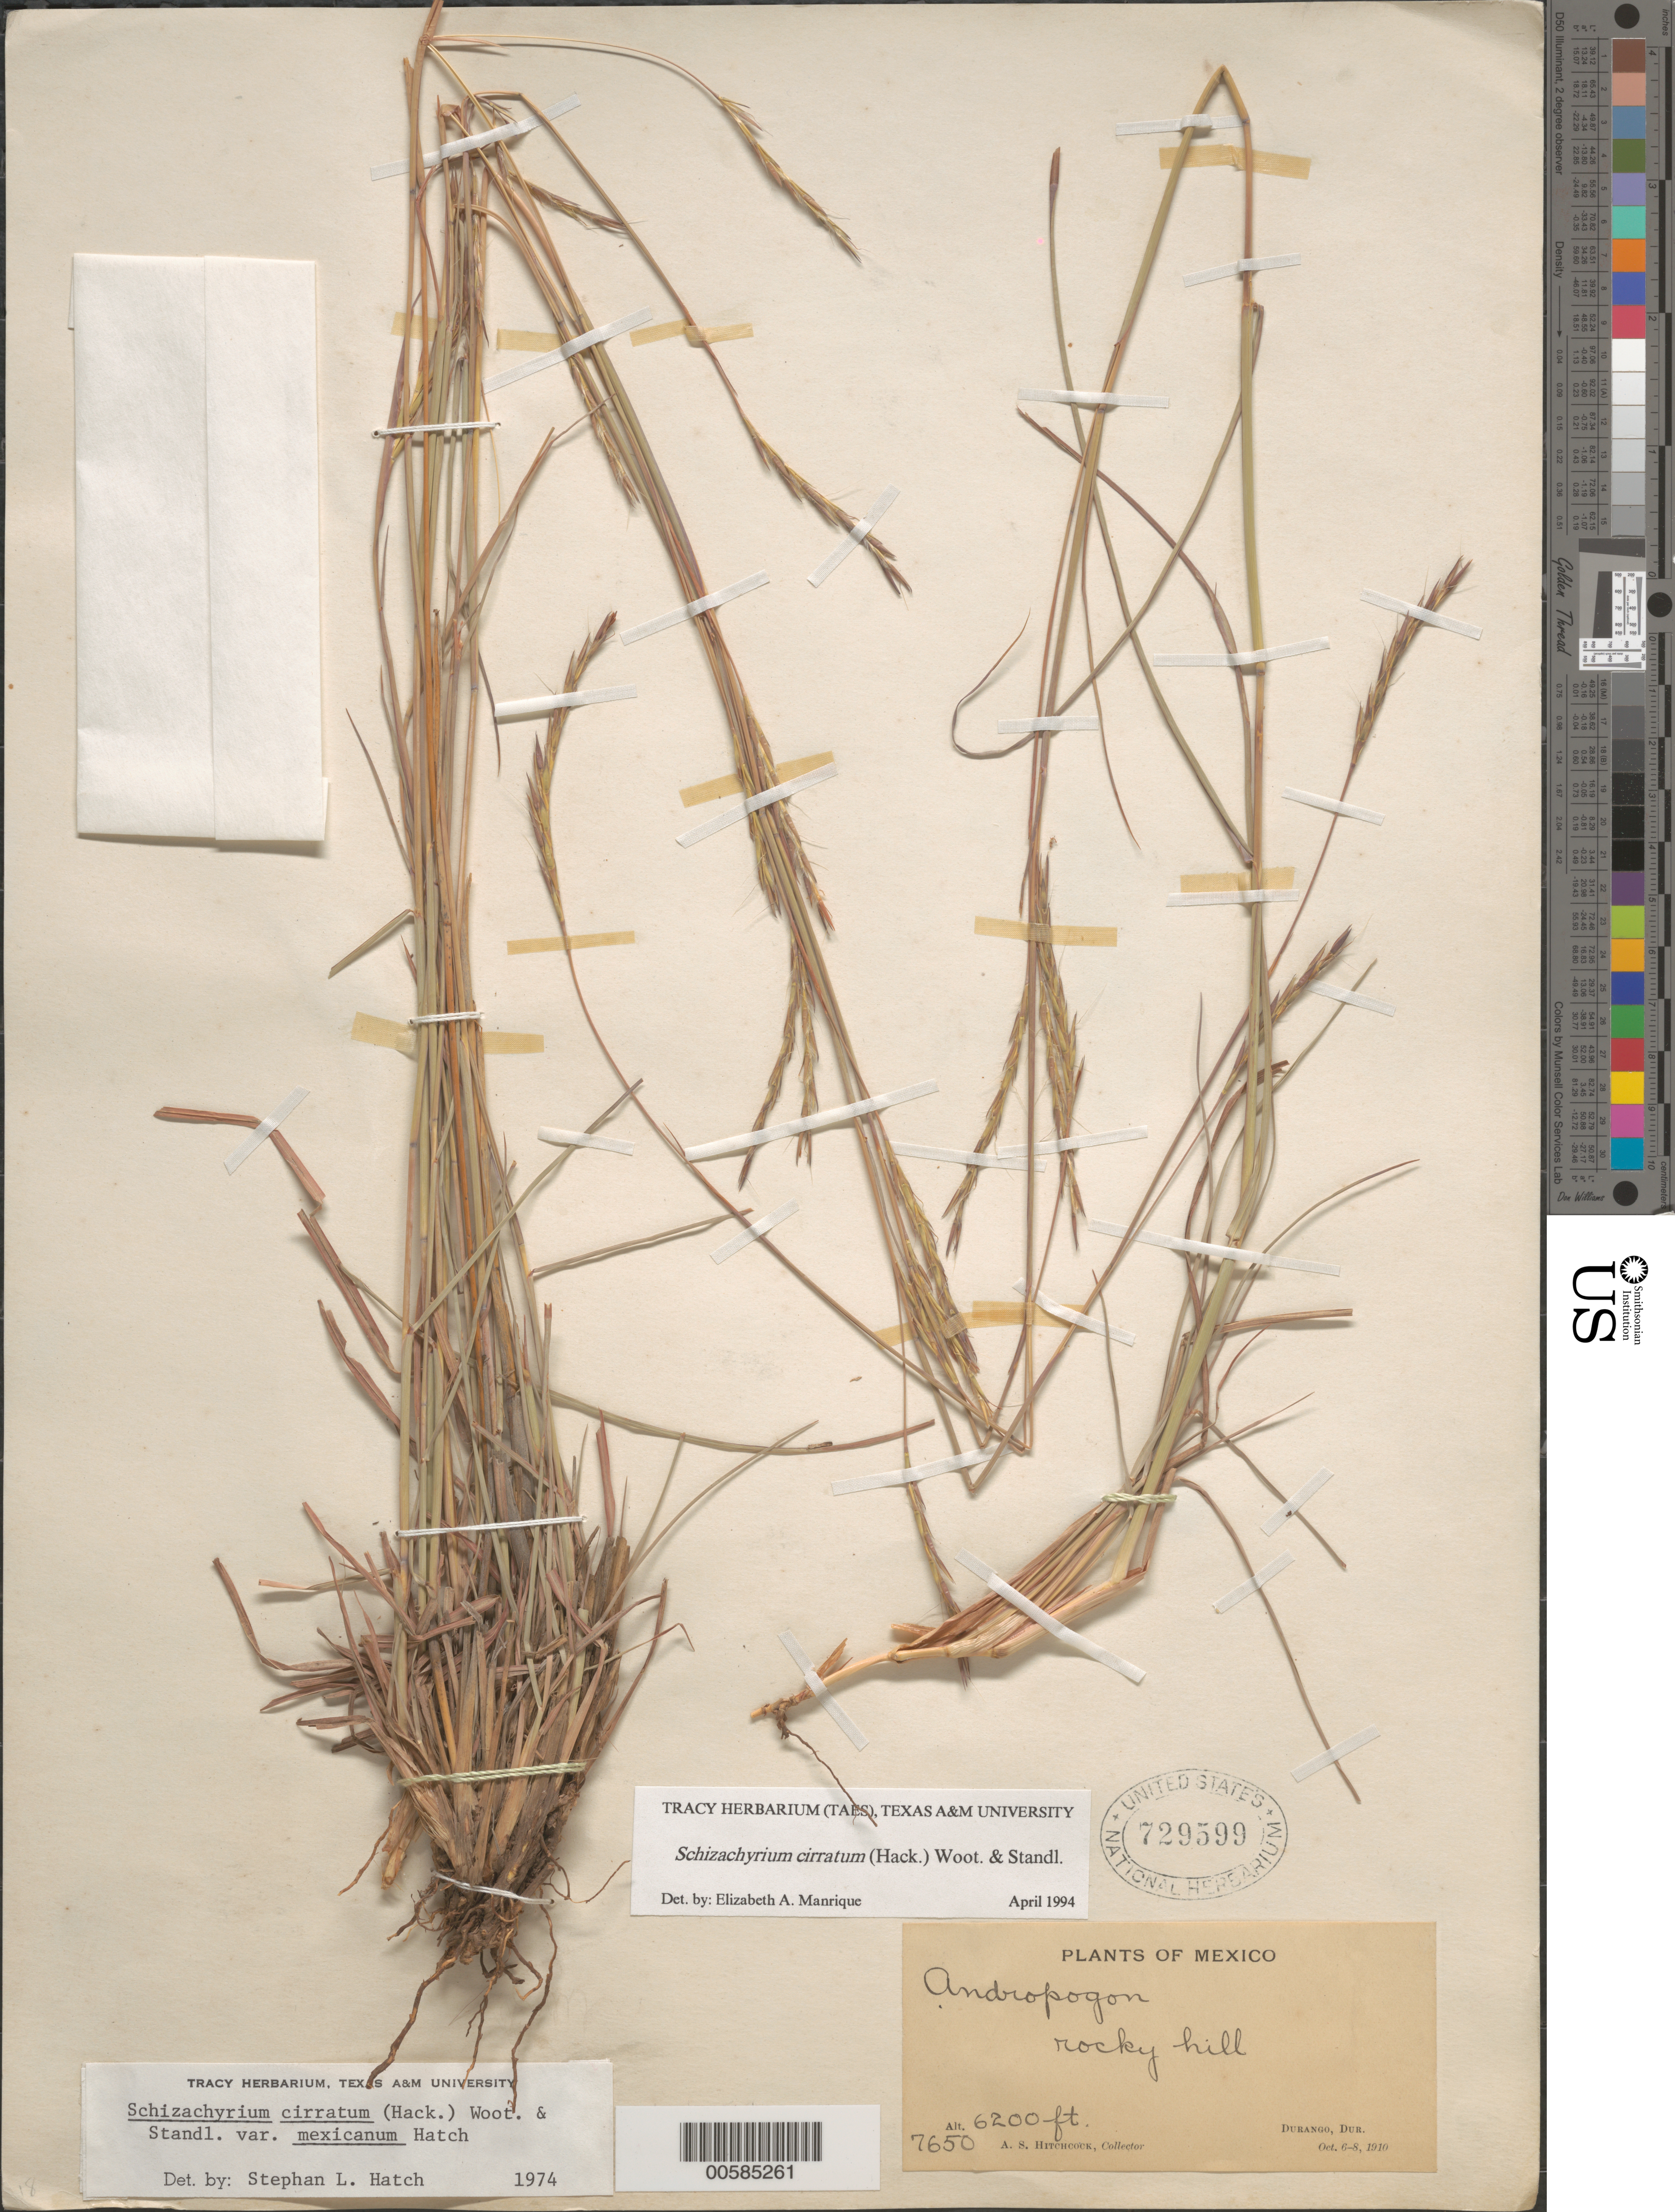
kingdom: Plantae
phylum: Tracheophyta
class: Liliopsida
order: Poales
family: Poaceae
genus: Schizachyrium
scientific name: Schizachyrium cirratum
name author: (Hack.) Wooton & Standl.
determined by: Manrique, E. A.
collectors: A. S. Hitchcock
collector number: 7650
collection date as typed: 6 Oct 1910 to 8 Oct 1910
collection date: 1910-10-06/1910-10-08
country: Mexico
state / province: Durango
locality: Durango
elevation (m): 1890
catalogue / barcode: US 729599